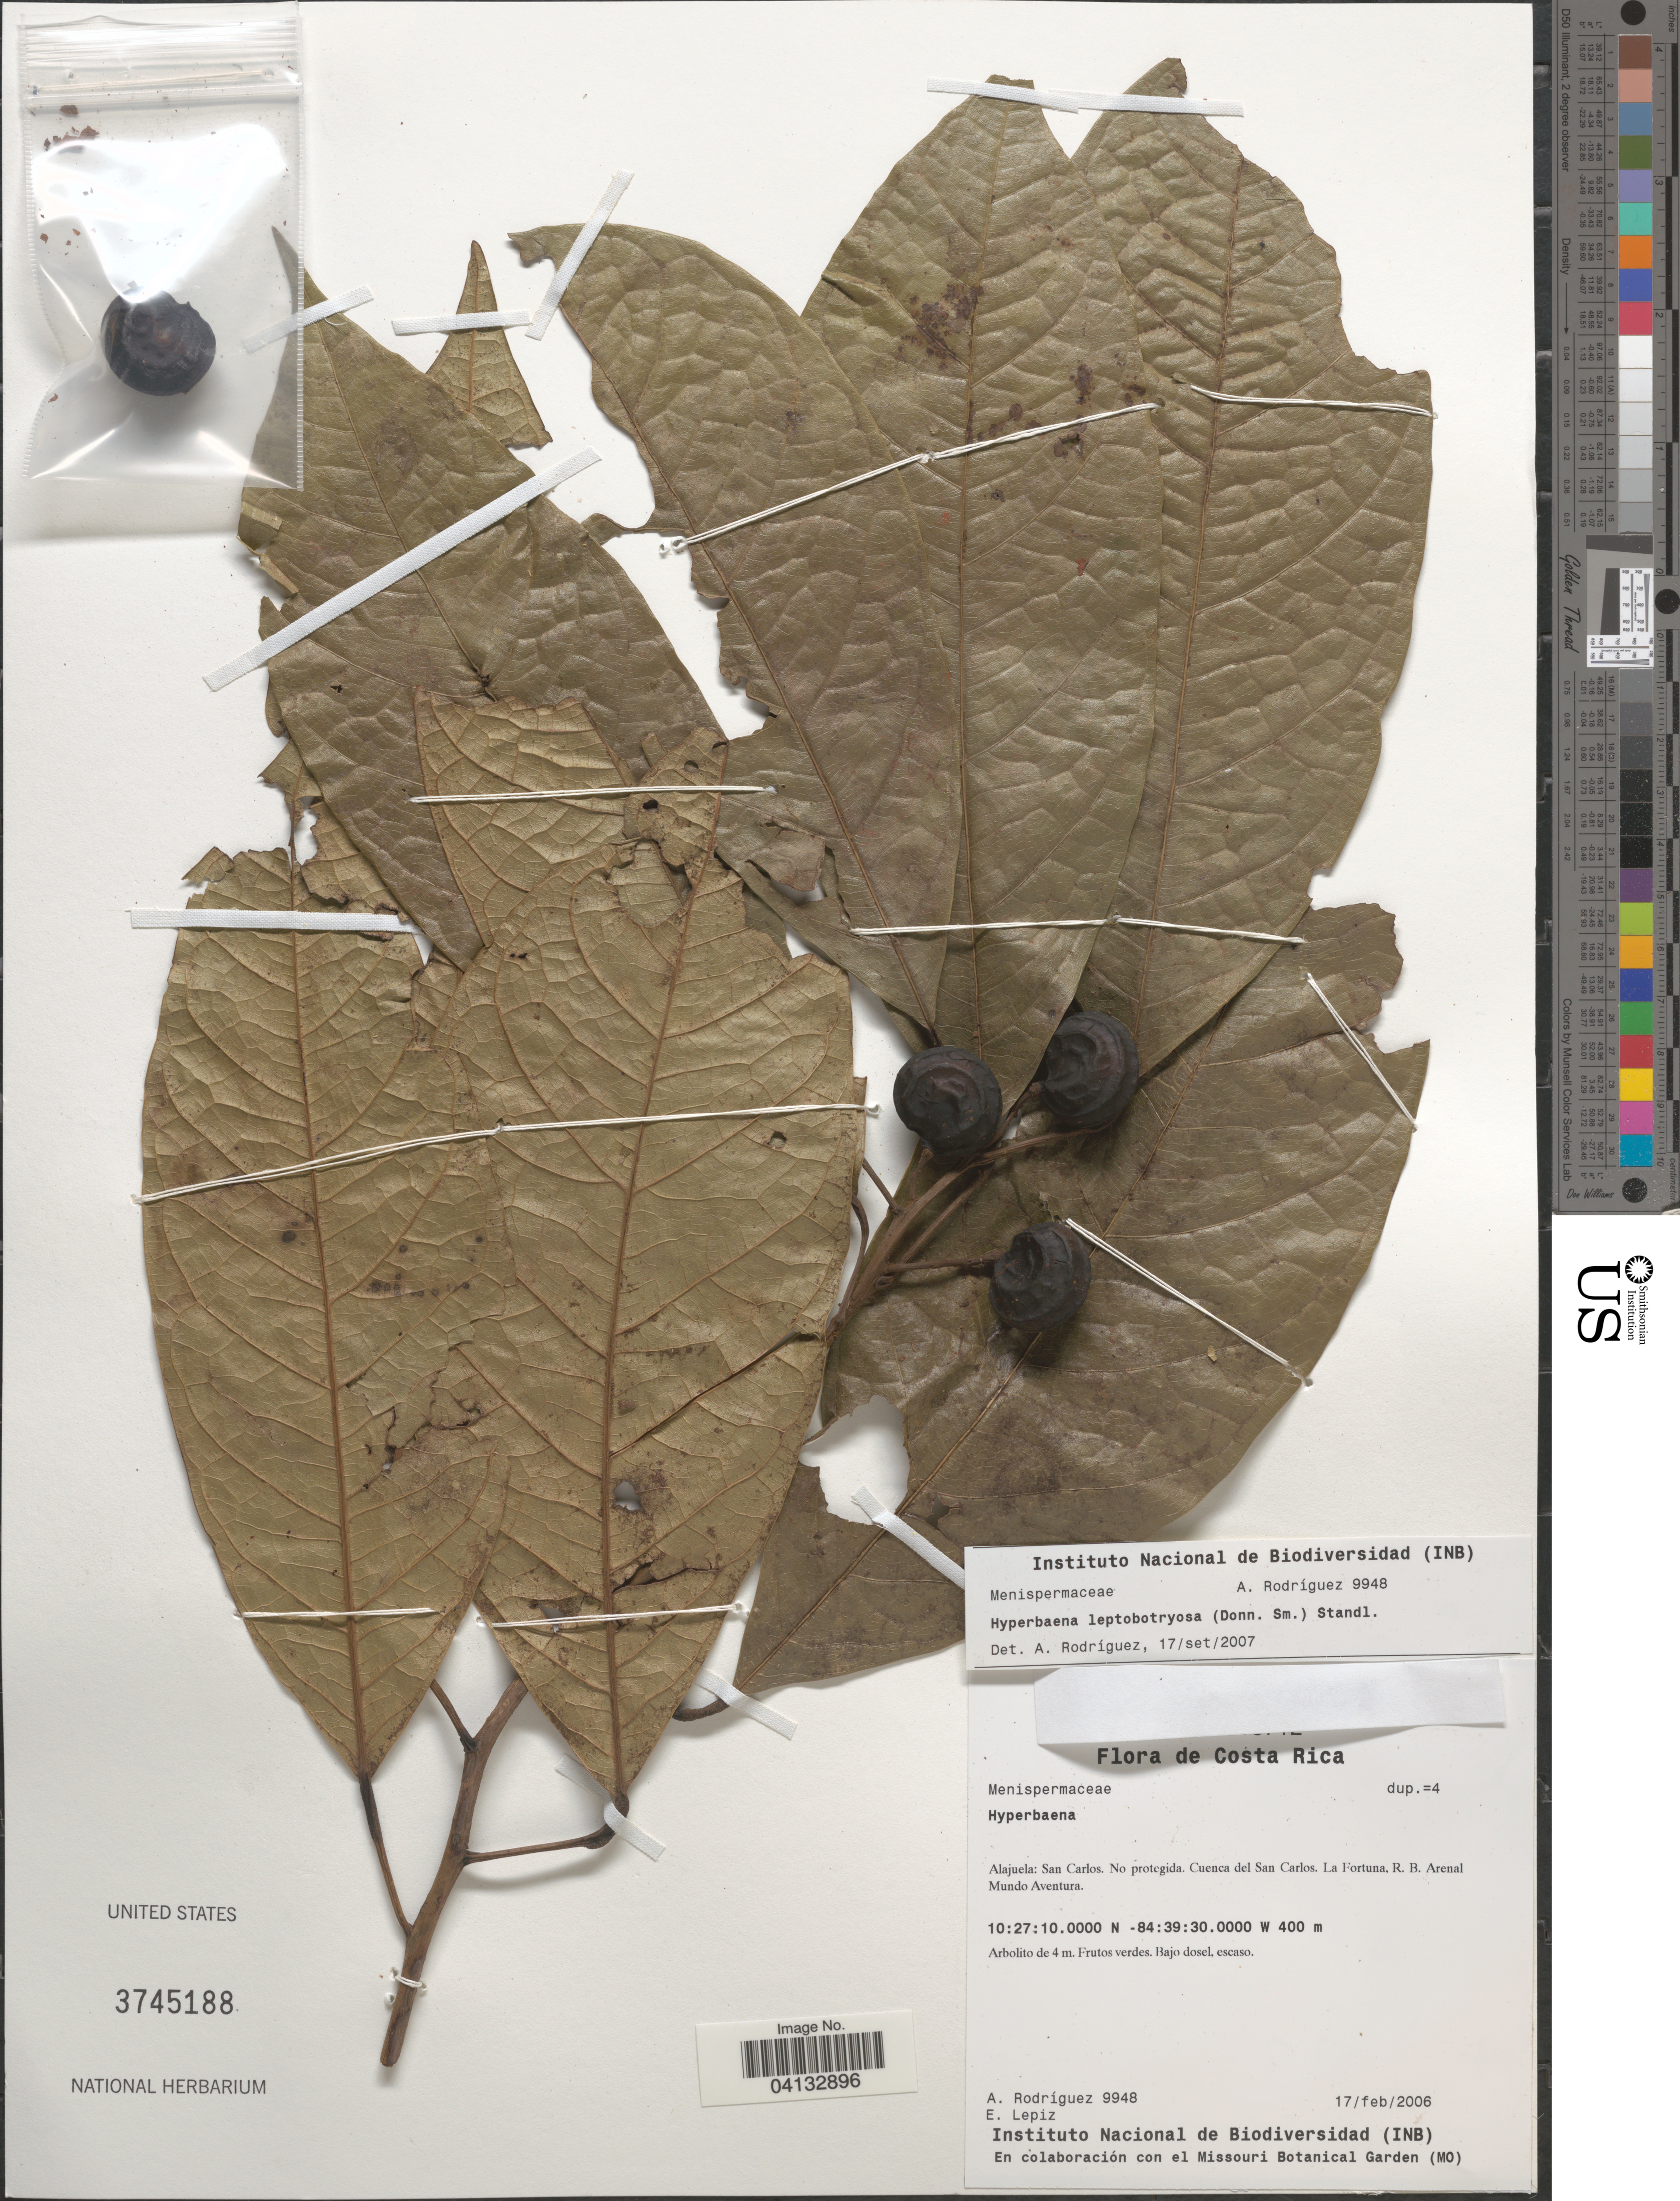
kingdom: Plantae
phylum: Tracheophyta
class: Magnoliopsida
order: Ranunculales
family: Menispermaceae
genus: Hyperbaena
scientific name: Hyperbaena leptobotryosa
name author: (Donn. Sm.) Standl.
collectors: A. Rodríguez & E. Lepiz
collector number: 9948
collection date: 2006-02-17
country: Costa Rica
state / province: Alajuela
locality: San Carlos. No protegida. Cuenca del San Carlos. La Fortuna, R. B. Arenal Mundo Aventura.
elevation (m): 400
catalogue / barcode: US 3745188